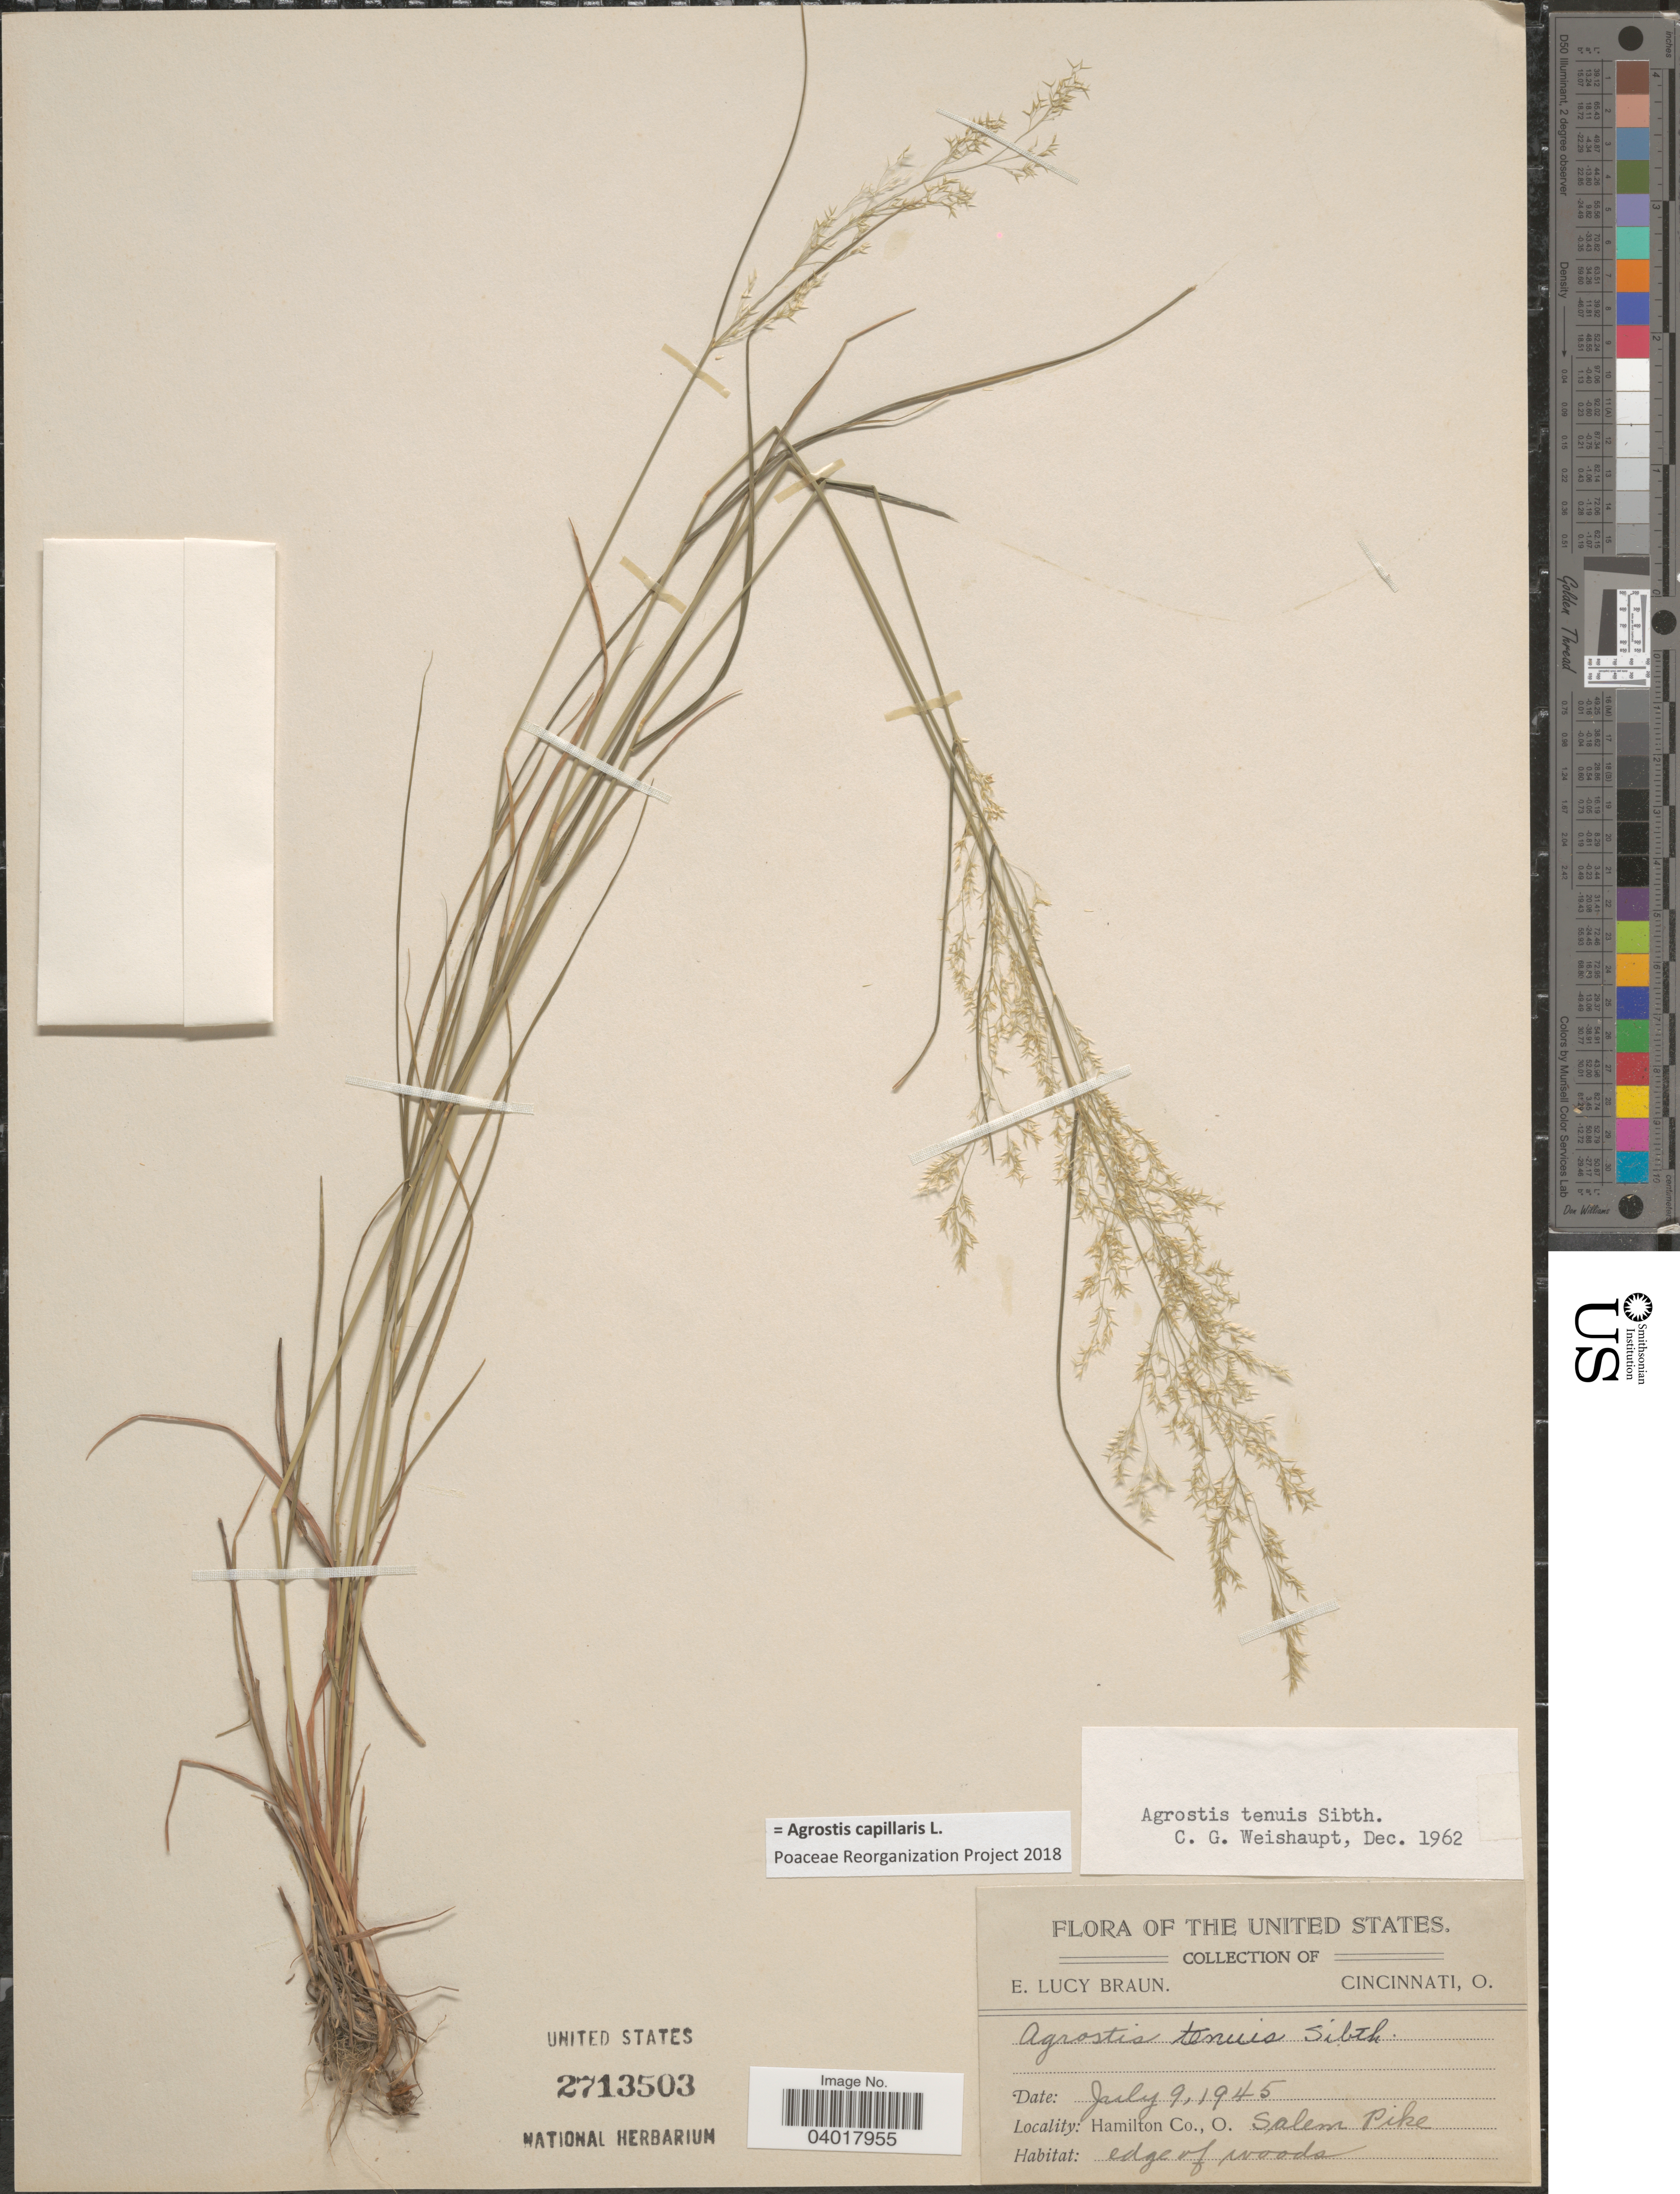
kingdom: Plantae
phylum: Tracheophyta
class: Liliopsida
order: Poales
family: Poaceae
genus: Agrostis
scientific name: Agrostis capillaris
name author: L.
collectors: E. L. Braun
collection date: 1945-07-09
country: United States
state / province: Ohio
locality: Hamilton Co., Salem Pike.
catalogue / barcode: US 2713503